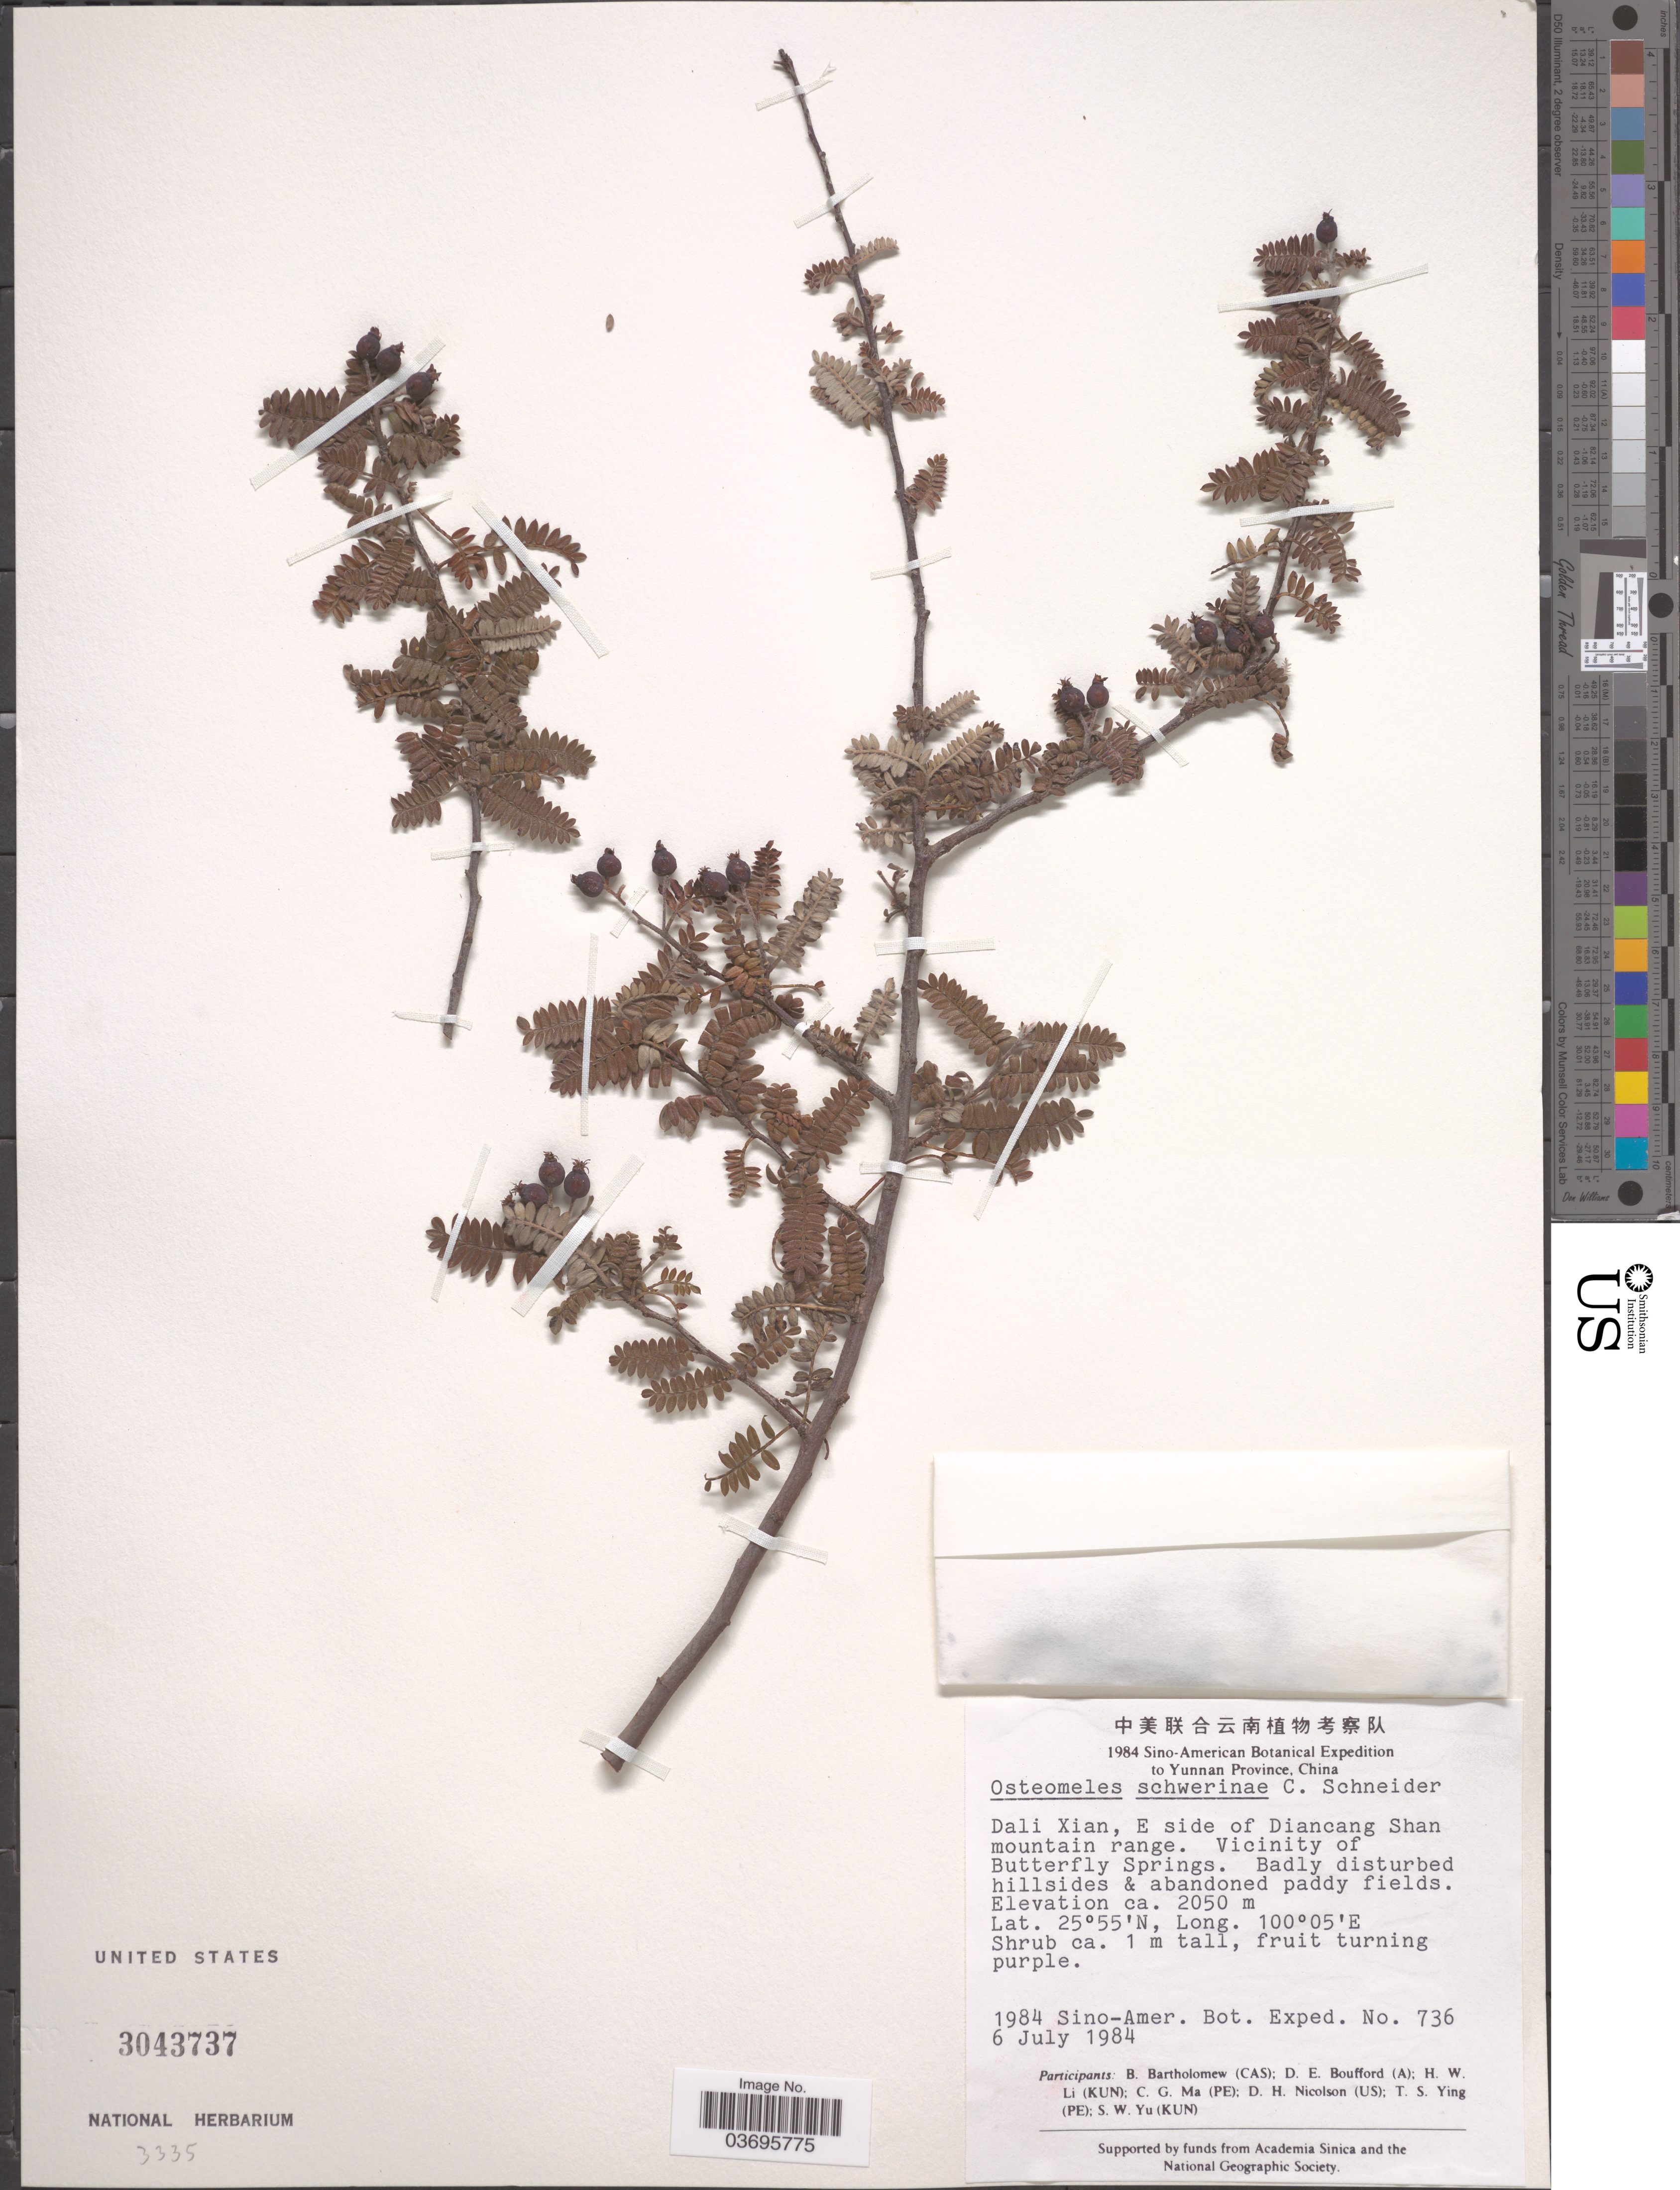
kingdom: Plantae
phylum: Tracheophyta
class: Magnoliopsida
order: Rosales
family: Rosaceae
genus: Osteomeles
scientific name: Osteomeles schwerinae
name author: C.K. Schneid.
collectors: Sino-Amer. Bot. Exped. 1984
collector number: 736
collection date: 1984-07-06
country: China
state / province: Yunnan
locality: Dali Xian, E side of Diancang Shan mountain range. Vicinity of Butterfly Springs.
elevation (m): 2050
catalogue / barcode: US 3043737